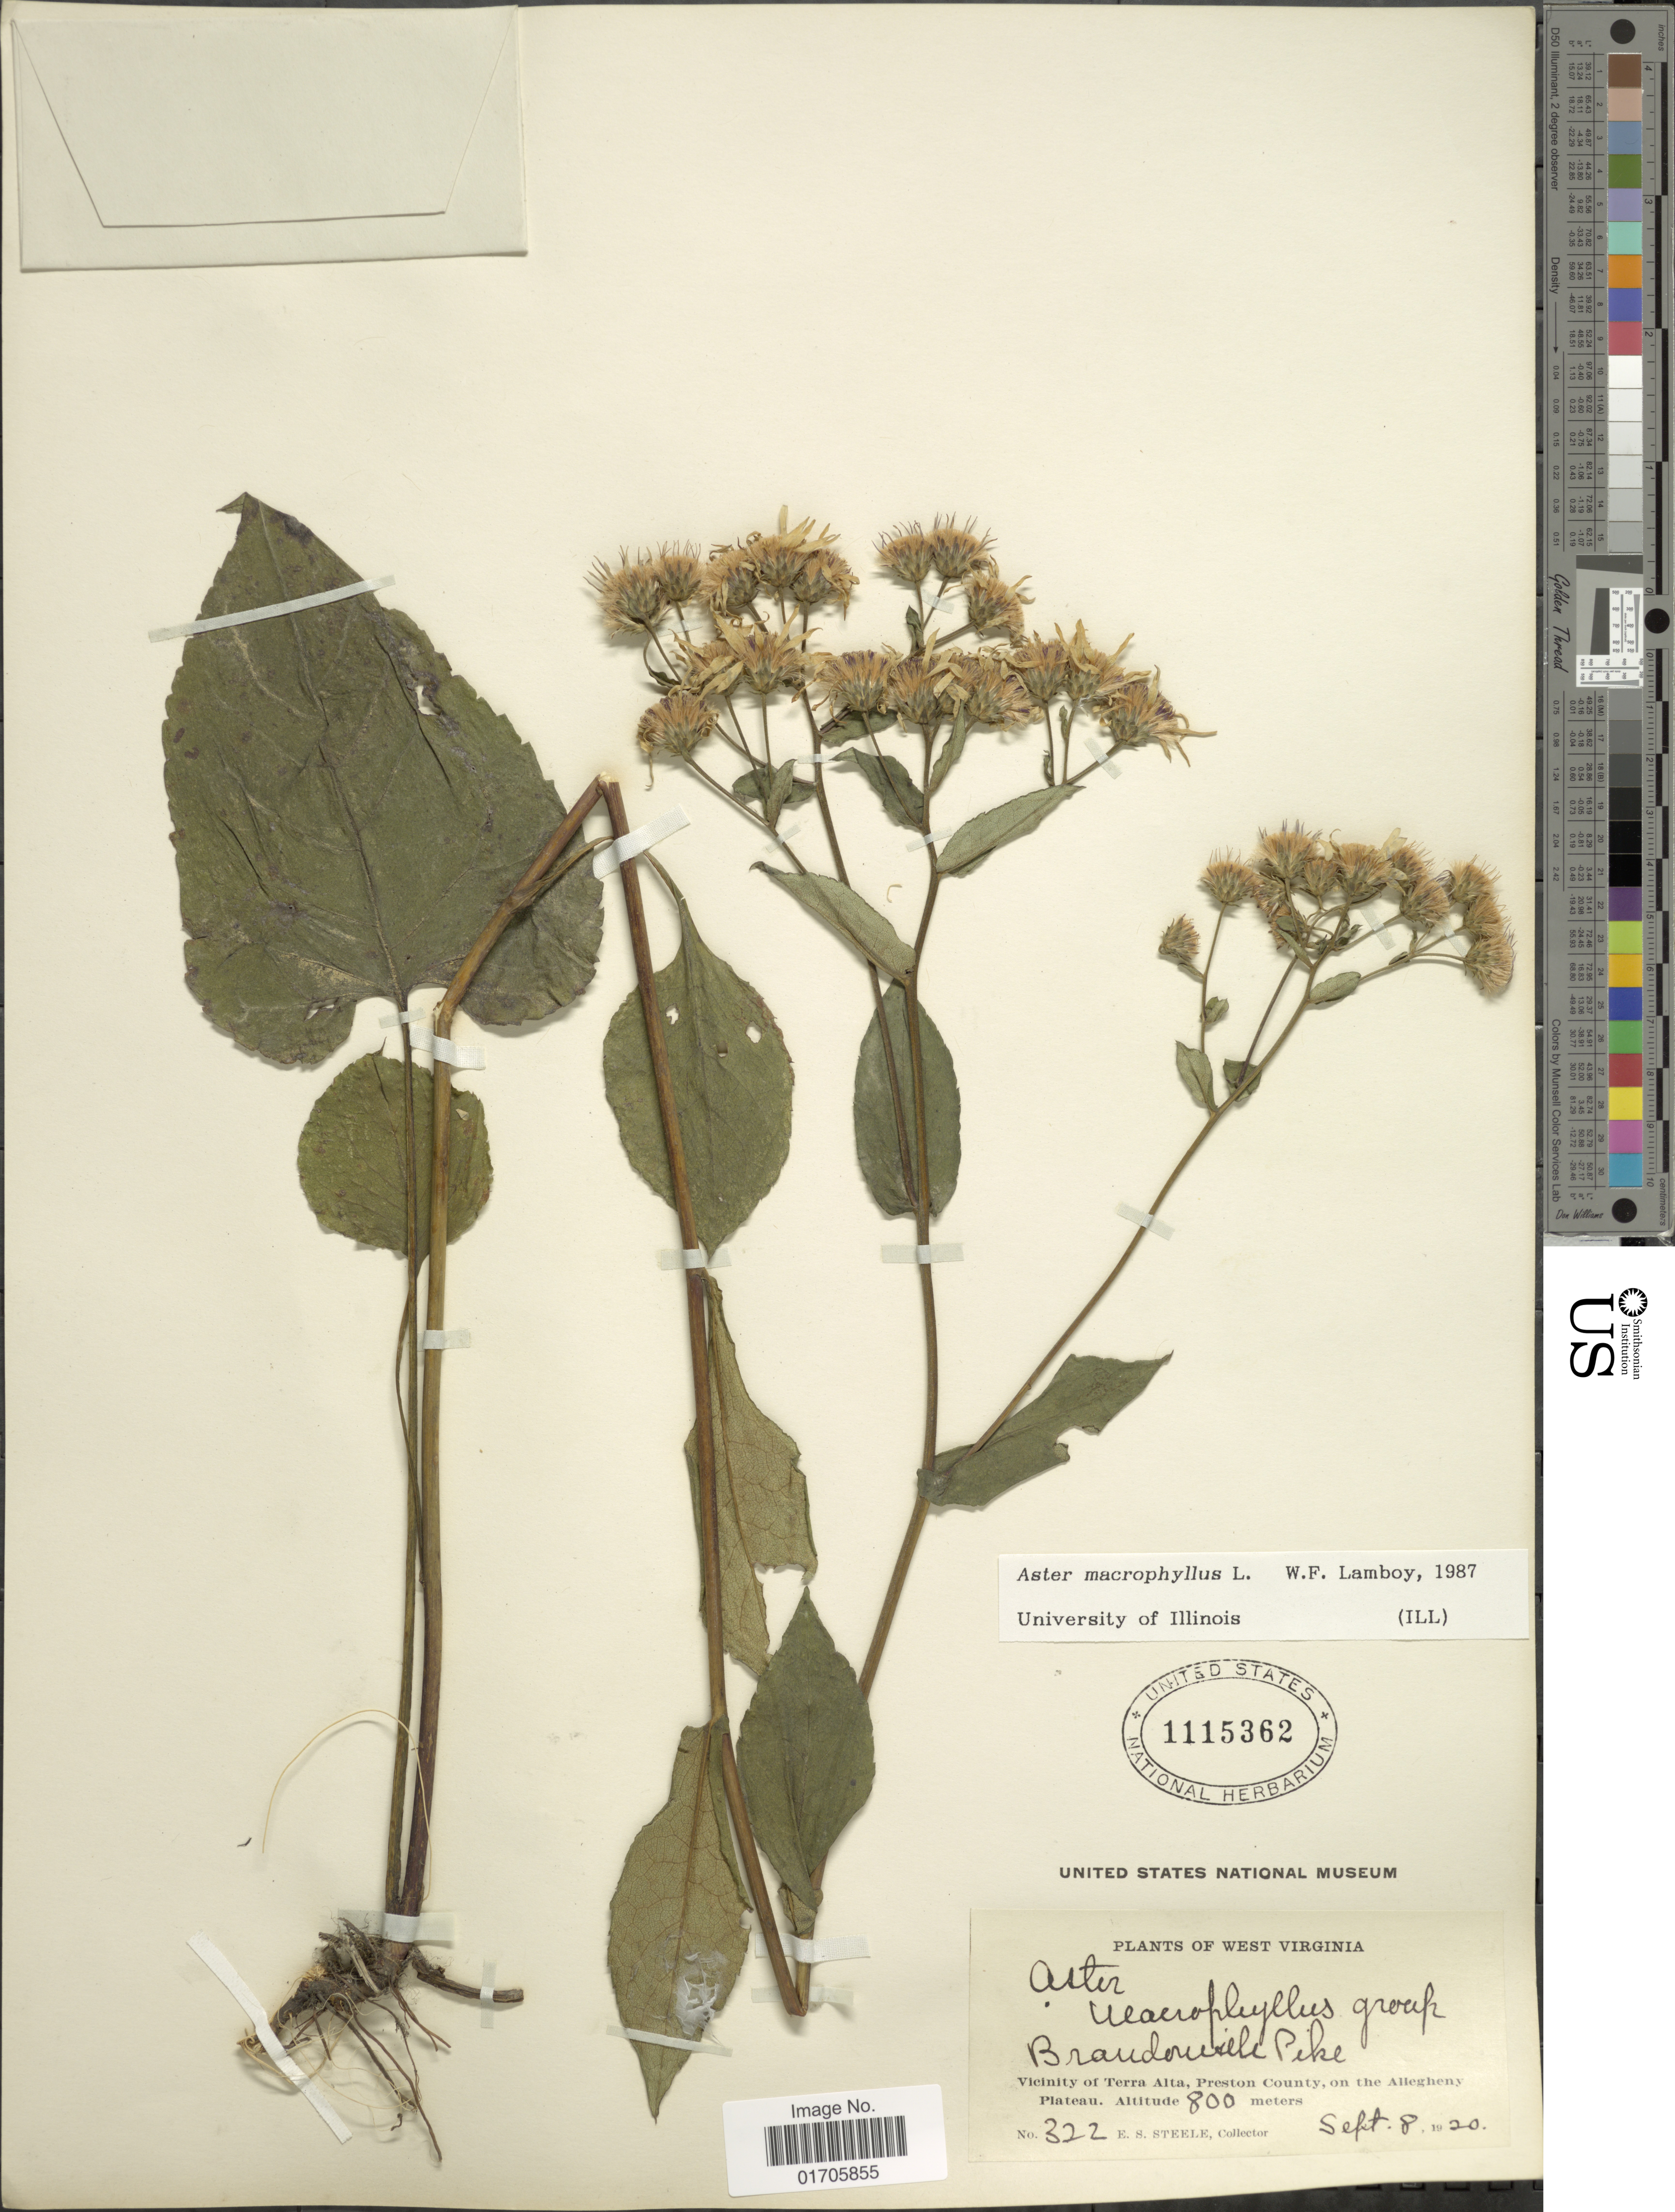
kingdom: Plantae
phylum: Tracheophyta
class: Magnoliopsida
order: Asterales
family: Asteraceae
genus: Eurybia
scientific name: Eurybia macrophylla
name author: (L.) Cass.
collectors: E. Steele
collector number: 322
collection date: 1920-09-08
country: United States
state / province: West Virginia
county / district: Preston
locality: West Virginia. Brandonville Pike. Vicinity of Terra Alta, Preston County, on the Allegheny Plateau.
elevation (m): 800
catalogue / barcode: US 1115362